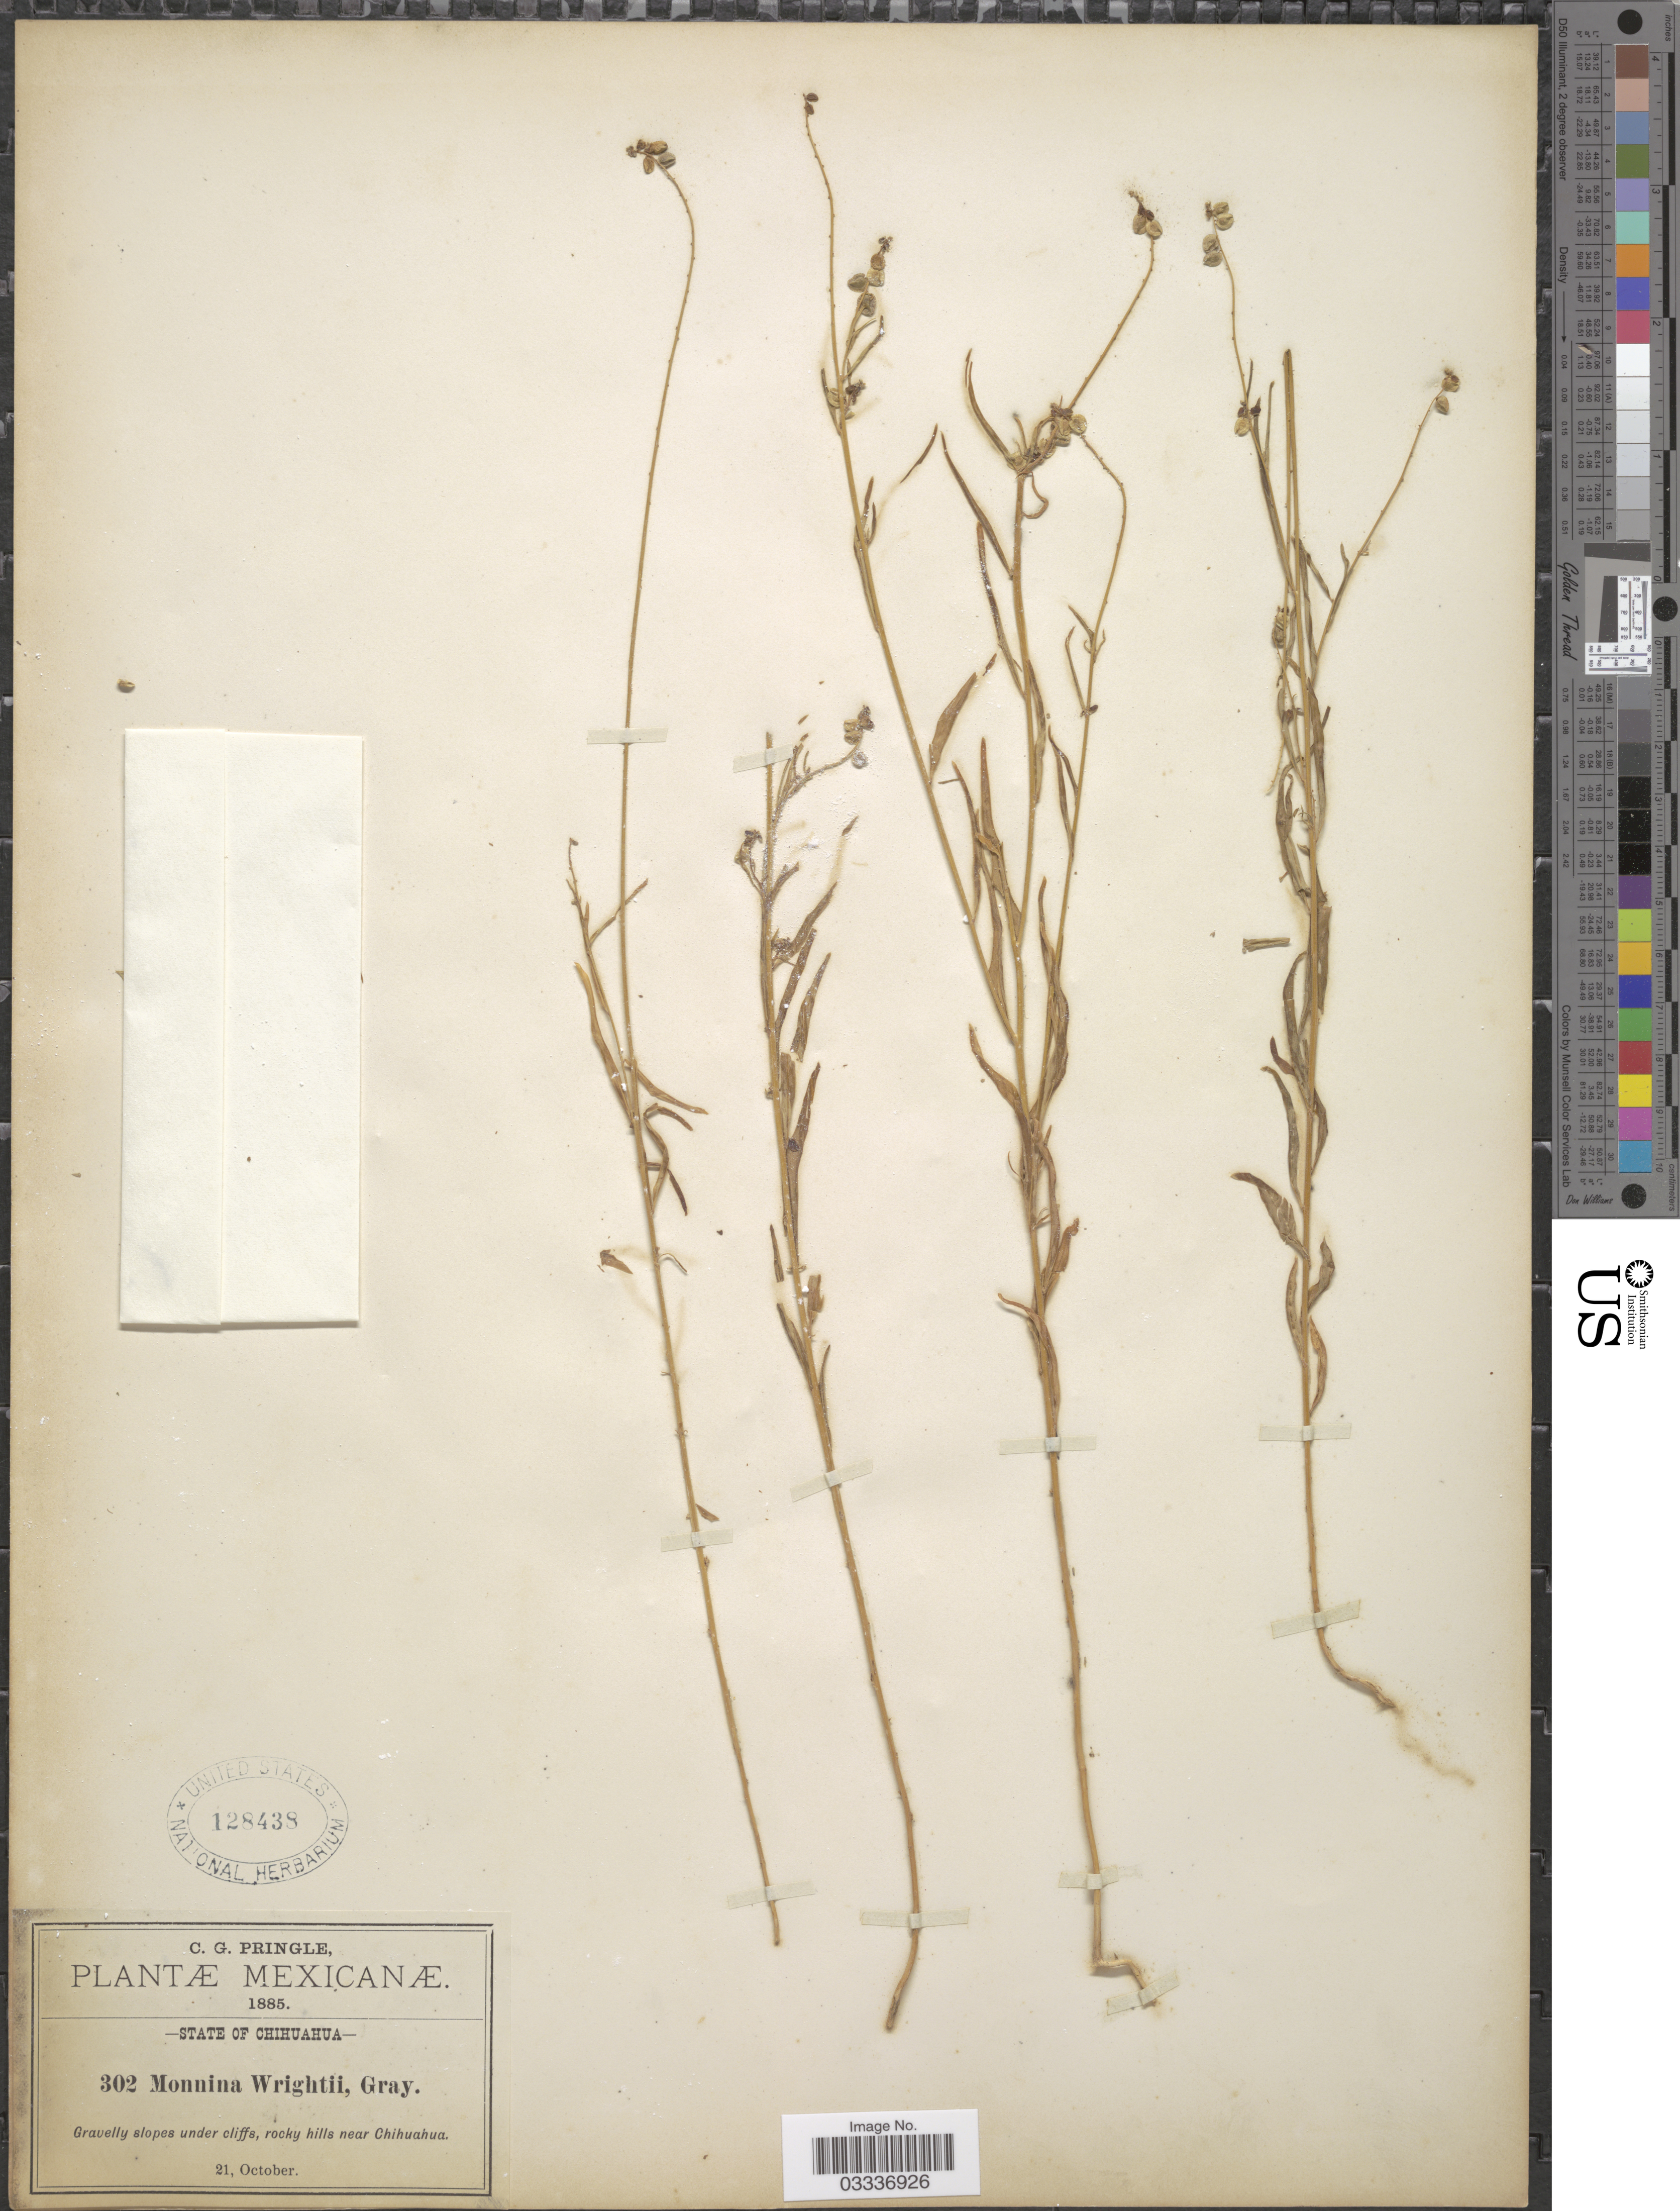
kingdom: Plantae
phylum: Tracheophyta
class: Magnoliopsida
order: Fabales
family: Polygalaceae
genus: Monnina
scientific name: Monnina wrightii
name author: A. Gray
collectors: C. G. Pringle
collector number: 302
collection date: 1885-10-21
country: Mexico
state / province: Chihuahua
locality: Near Chihuahua.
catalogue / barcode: US 128438